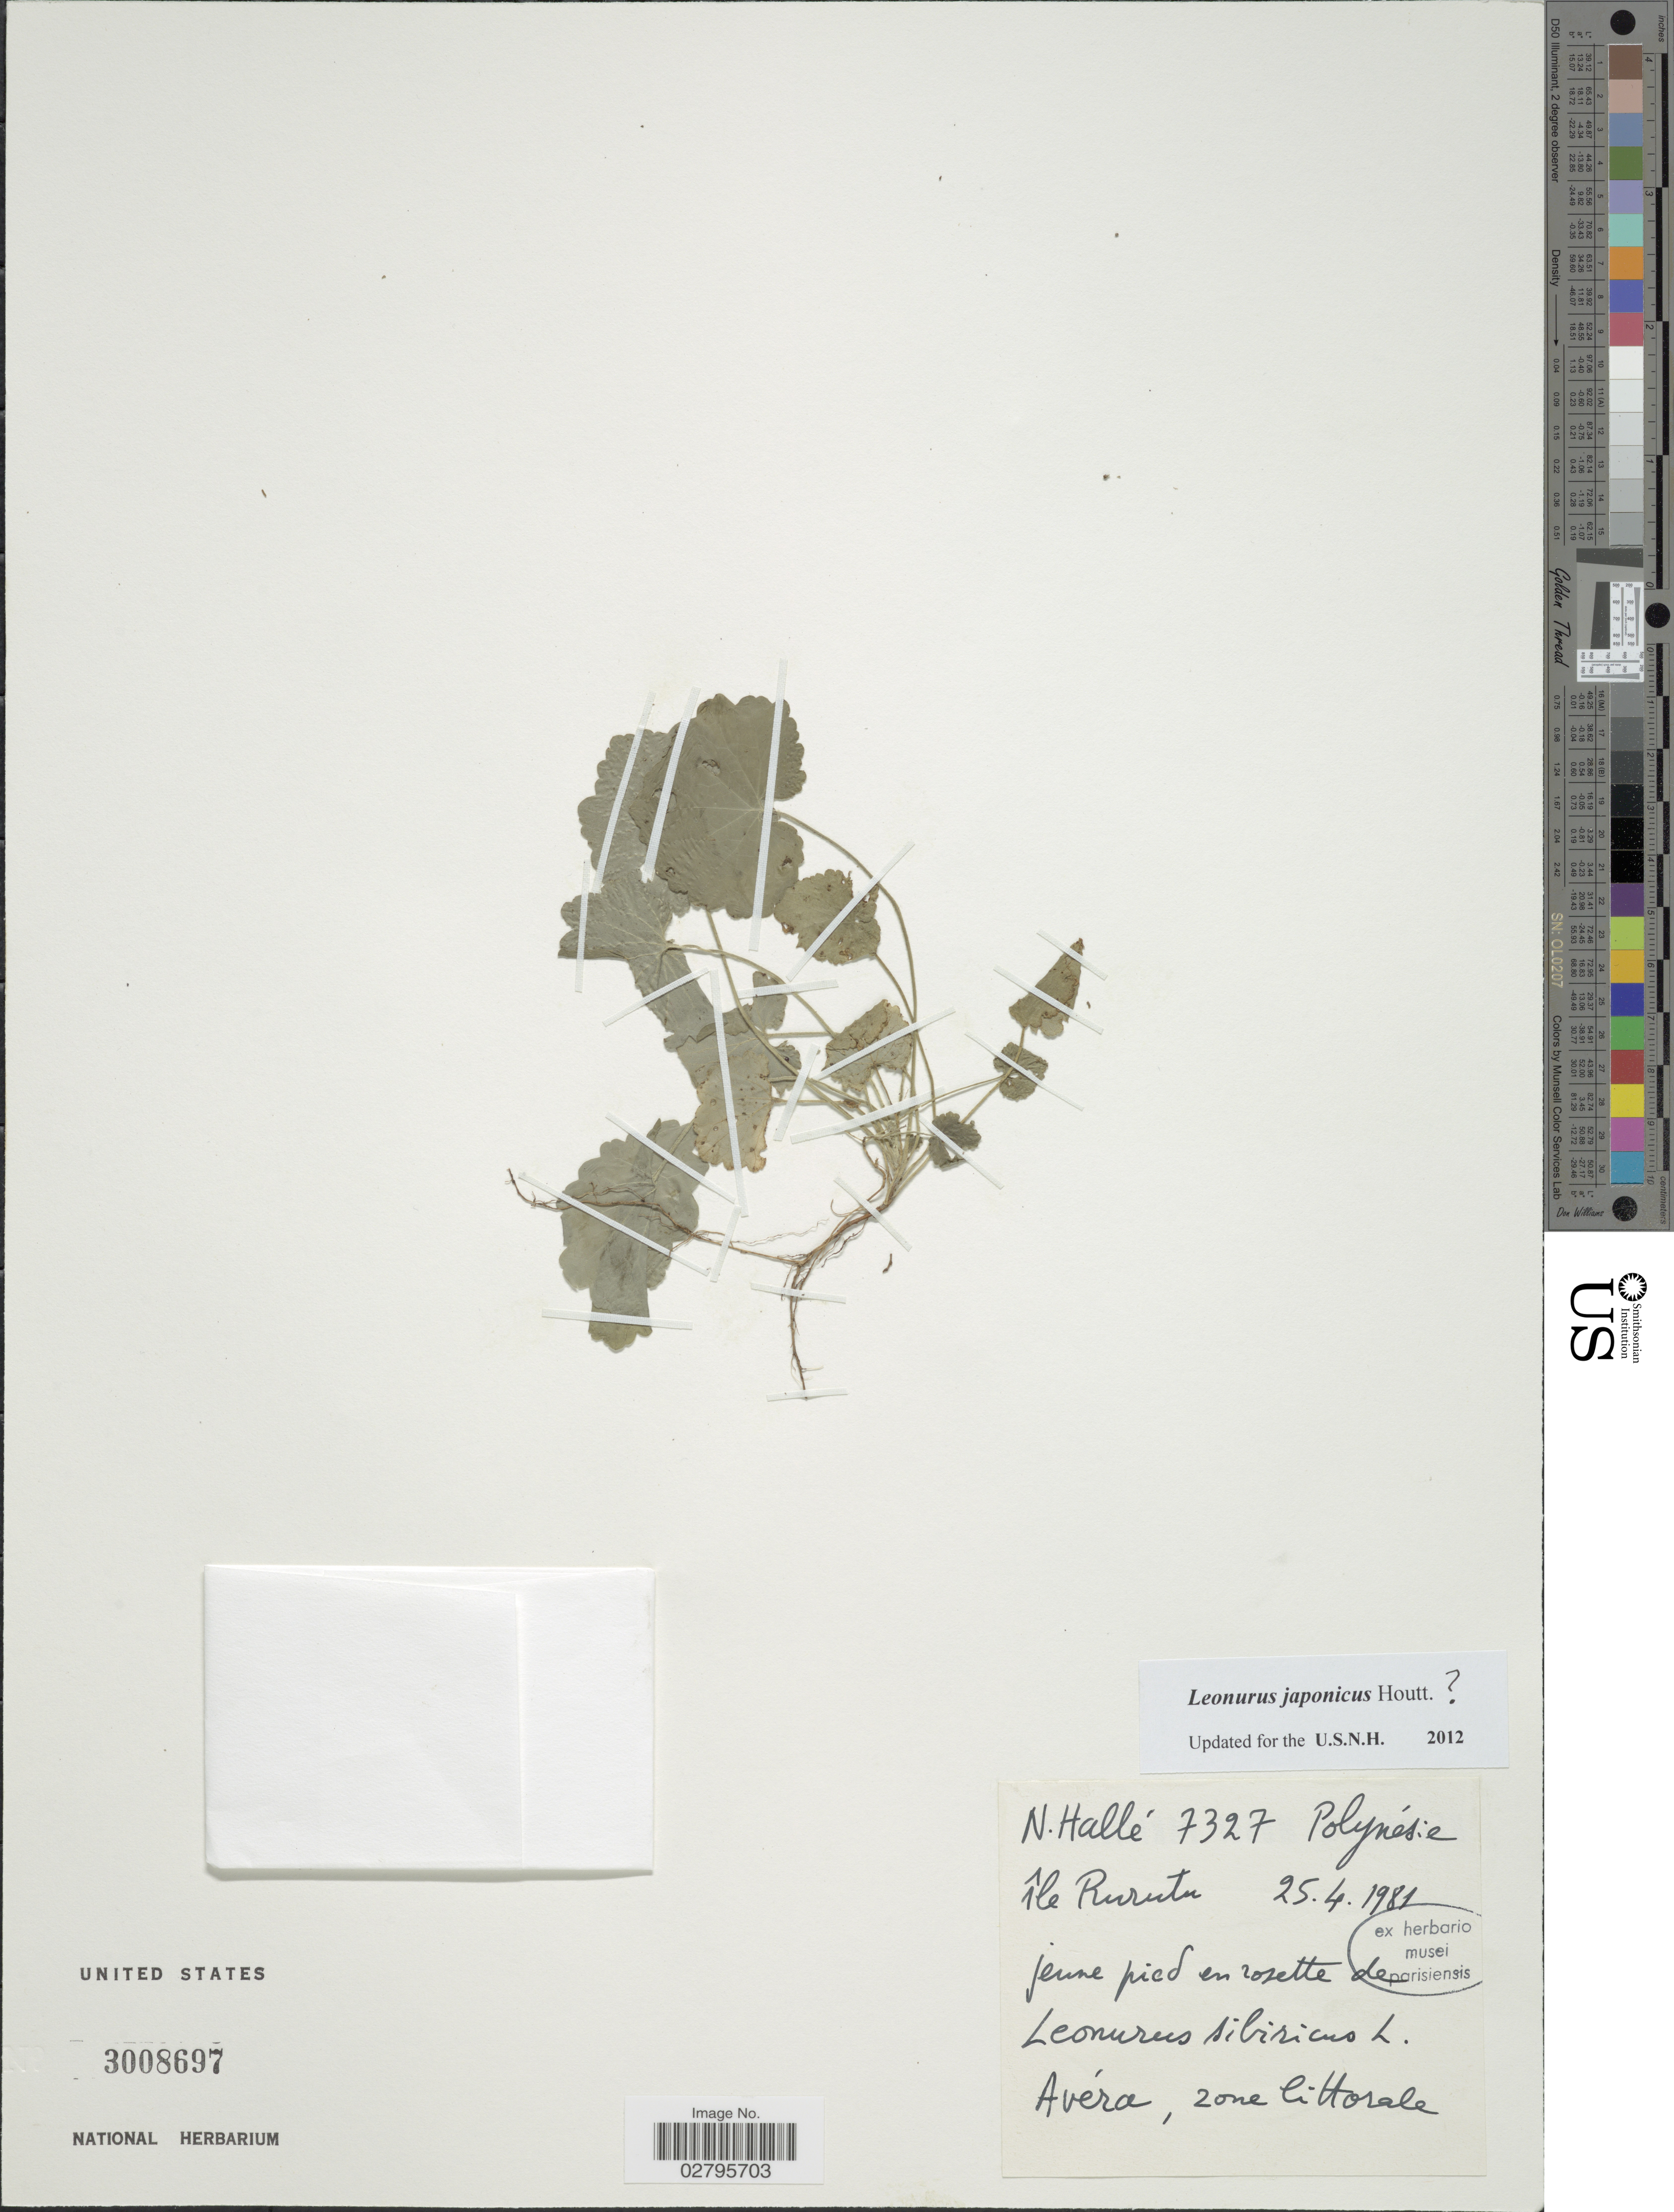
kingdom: Plantae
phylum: Tracheophyta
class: Magnoliopsida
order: Lamiales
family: Lamiaceae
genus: Leonurus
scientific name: Leonurus japonicus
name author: Houtt.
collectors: N. Hallé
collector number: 7327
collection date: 1981-04-25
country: French Polynesia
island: Rurutu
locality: Polynésie île Rurutu, Avéra, zone littorale.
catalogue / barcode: US 3008697